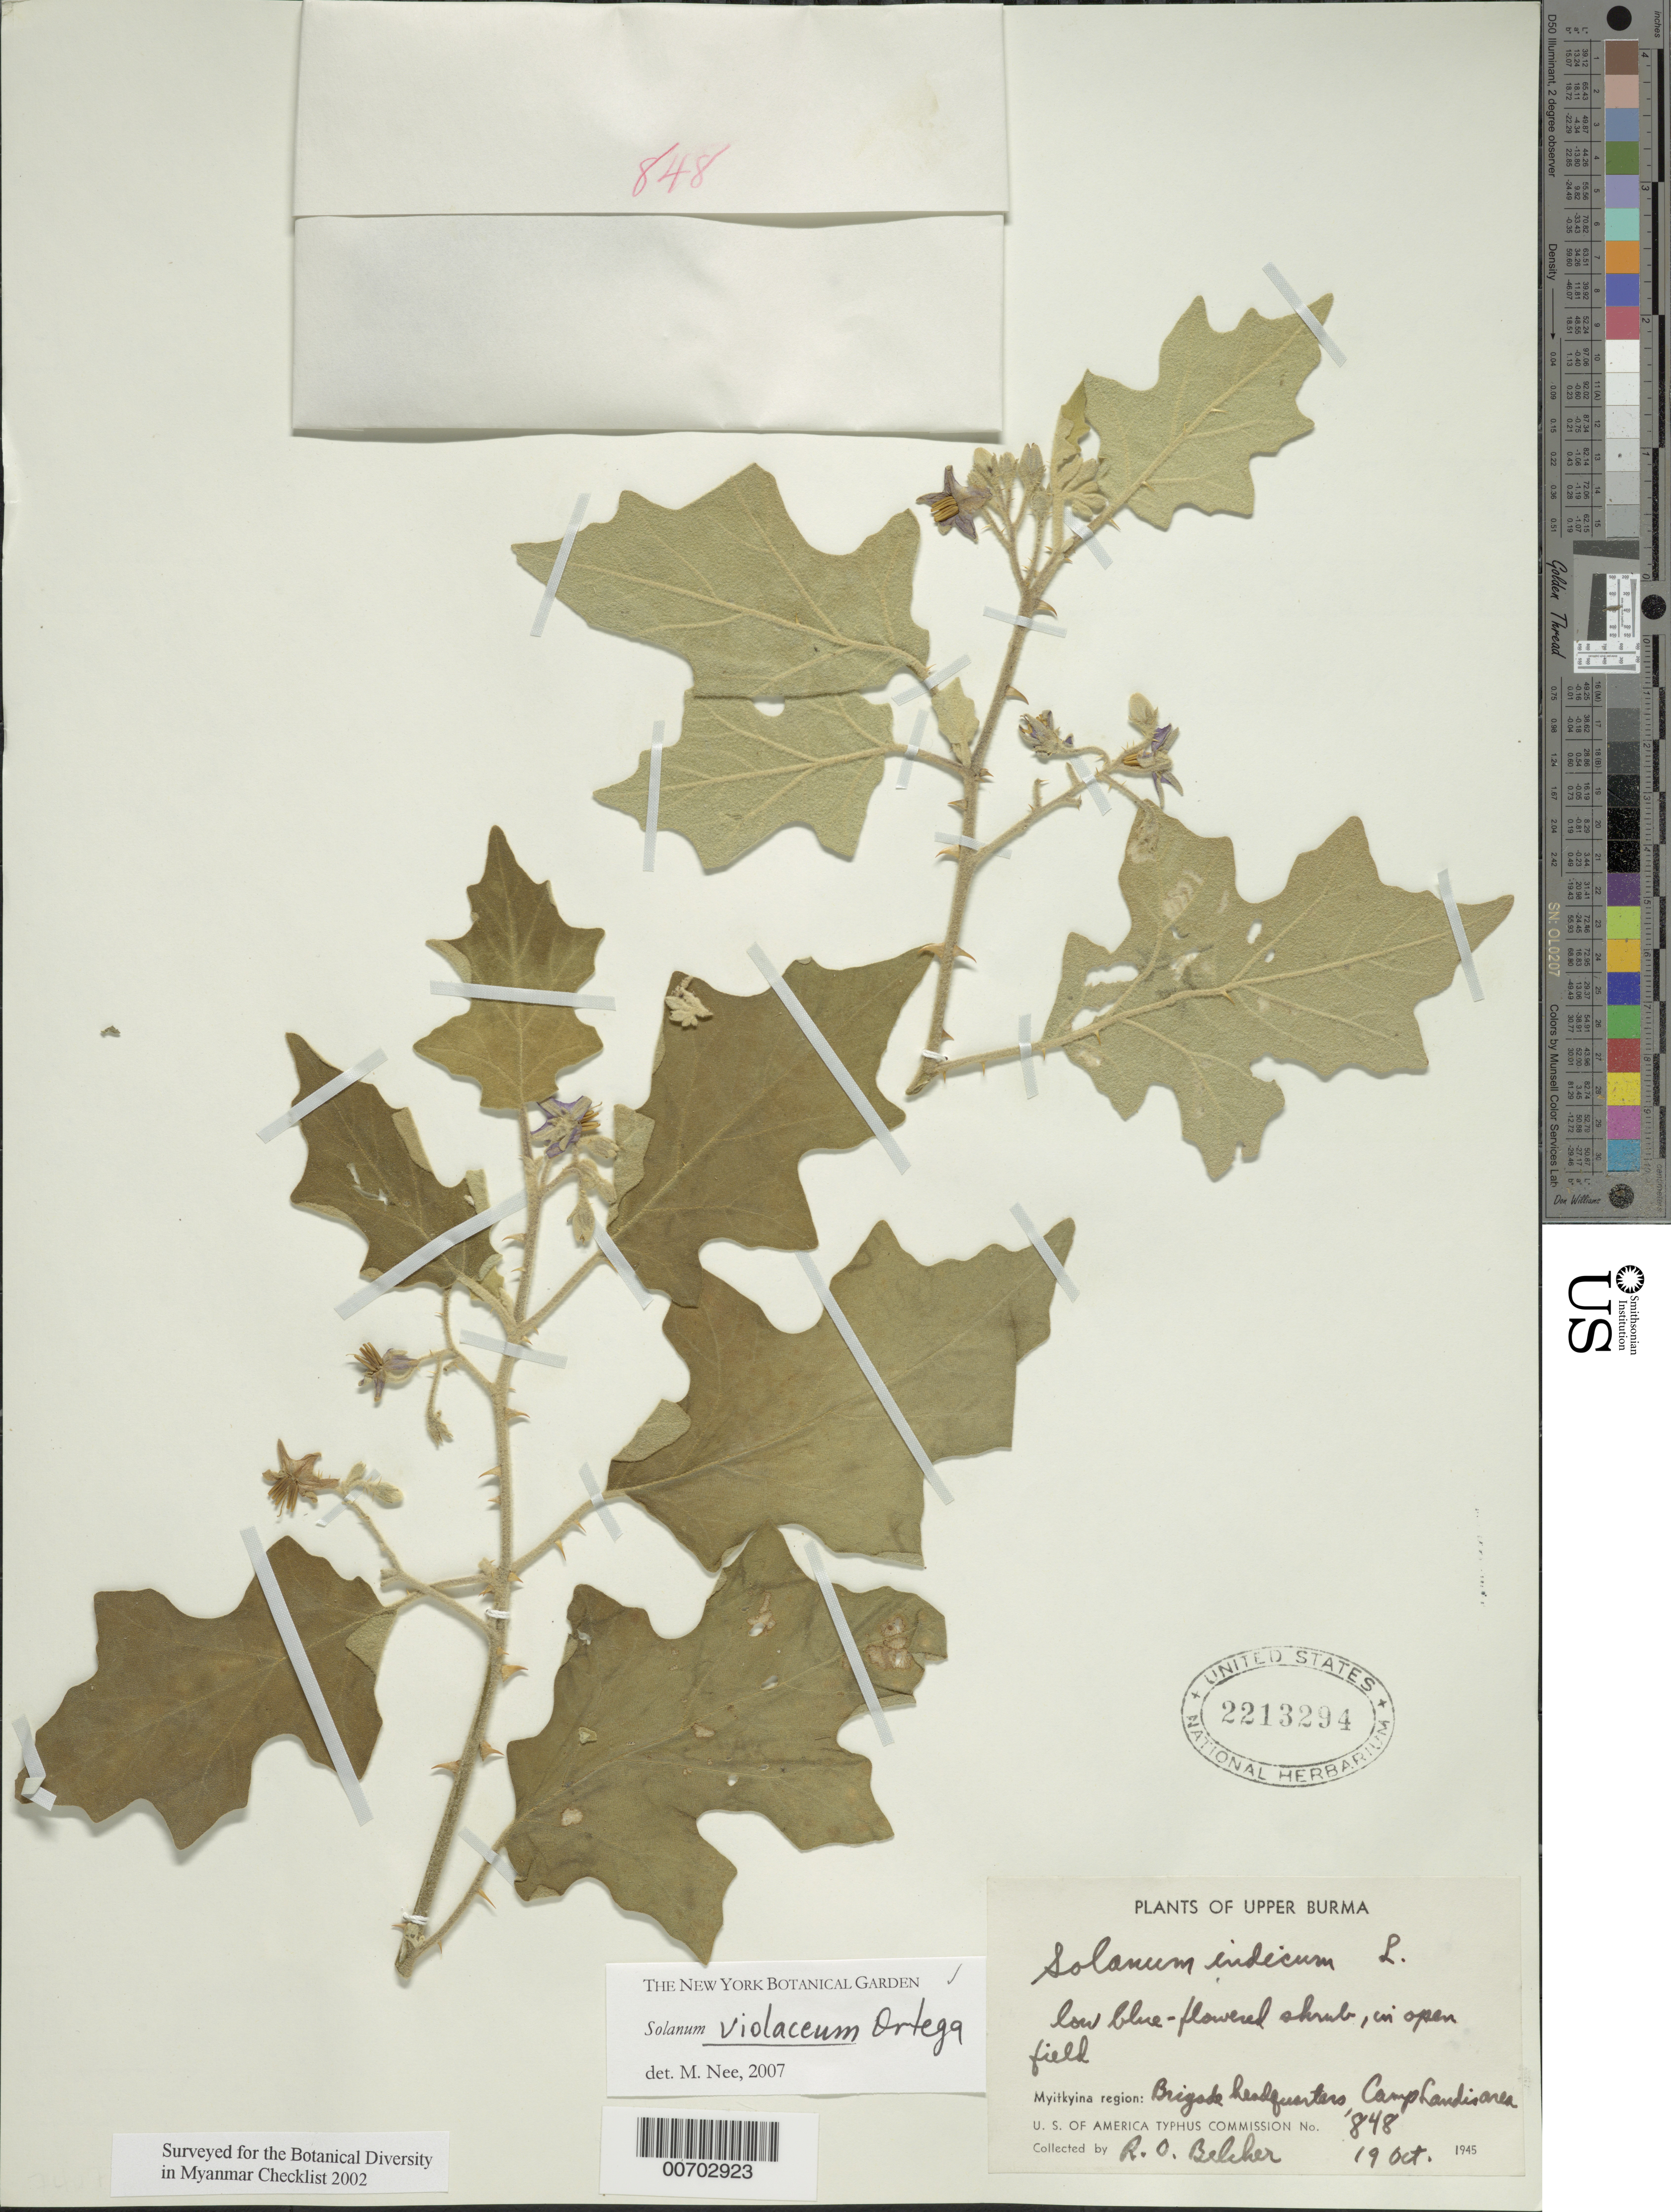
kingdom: Plantae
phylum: Tracheophyta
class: Magnoliopsida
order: Solanales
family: Solanaceae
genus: Solanum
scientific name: Solanum violaceum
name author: Ortega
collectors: R. Belcher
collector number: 848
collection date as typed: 19 Oct 1945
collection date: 1945-10-19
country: Myanmar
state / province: Kachin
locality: Myitkyina, Camp Landis area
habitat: Open field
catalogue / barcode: US 2213294